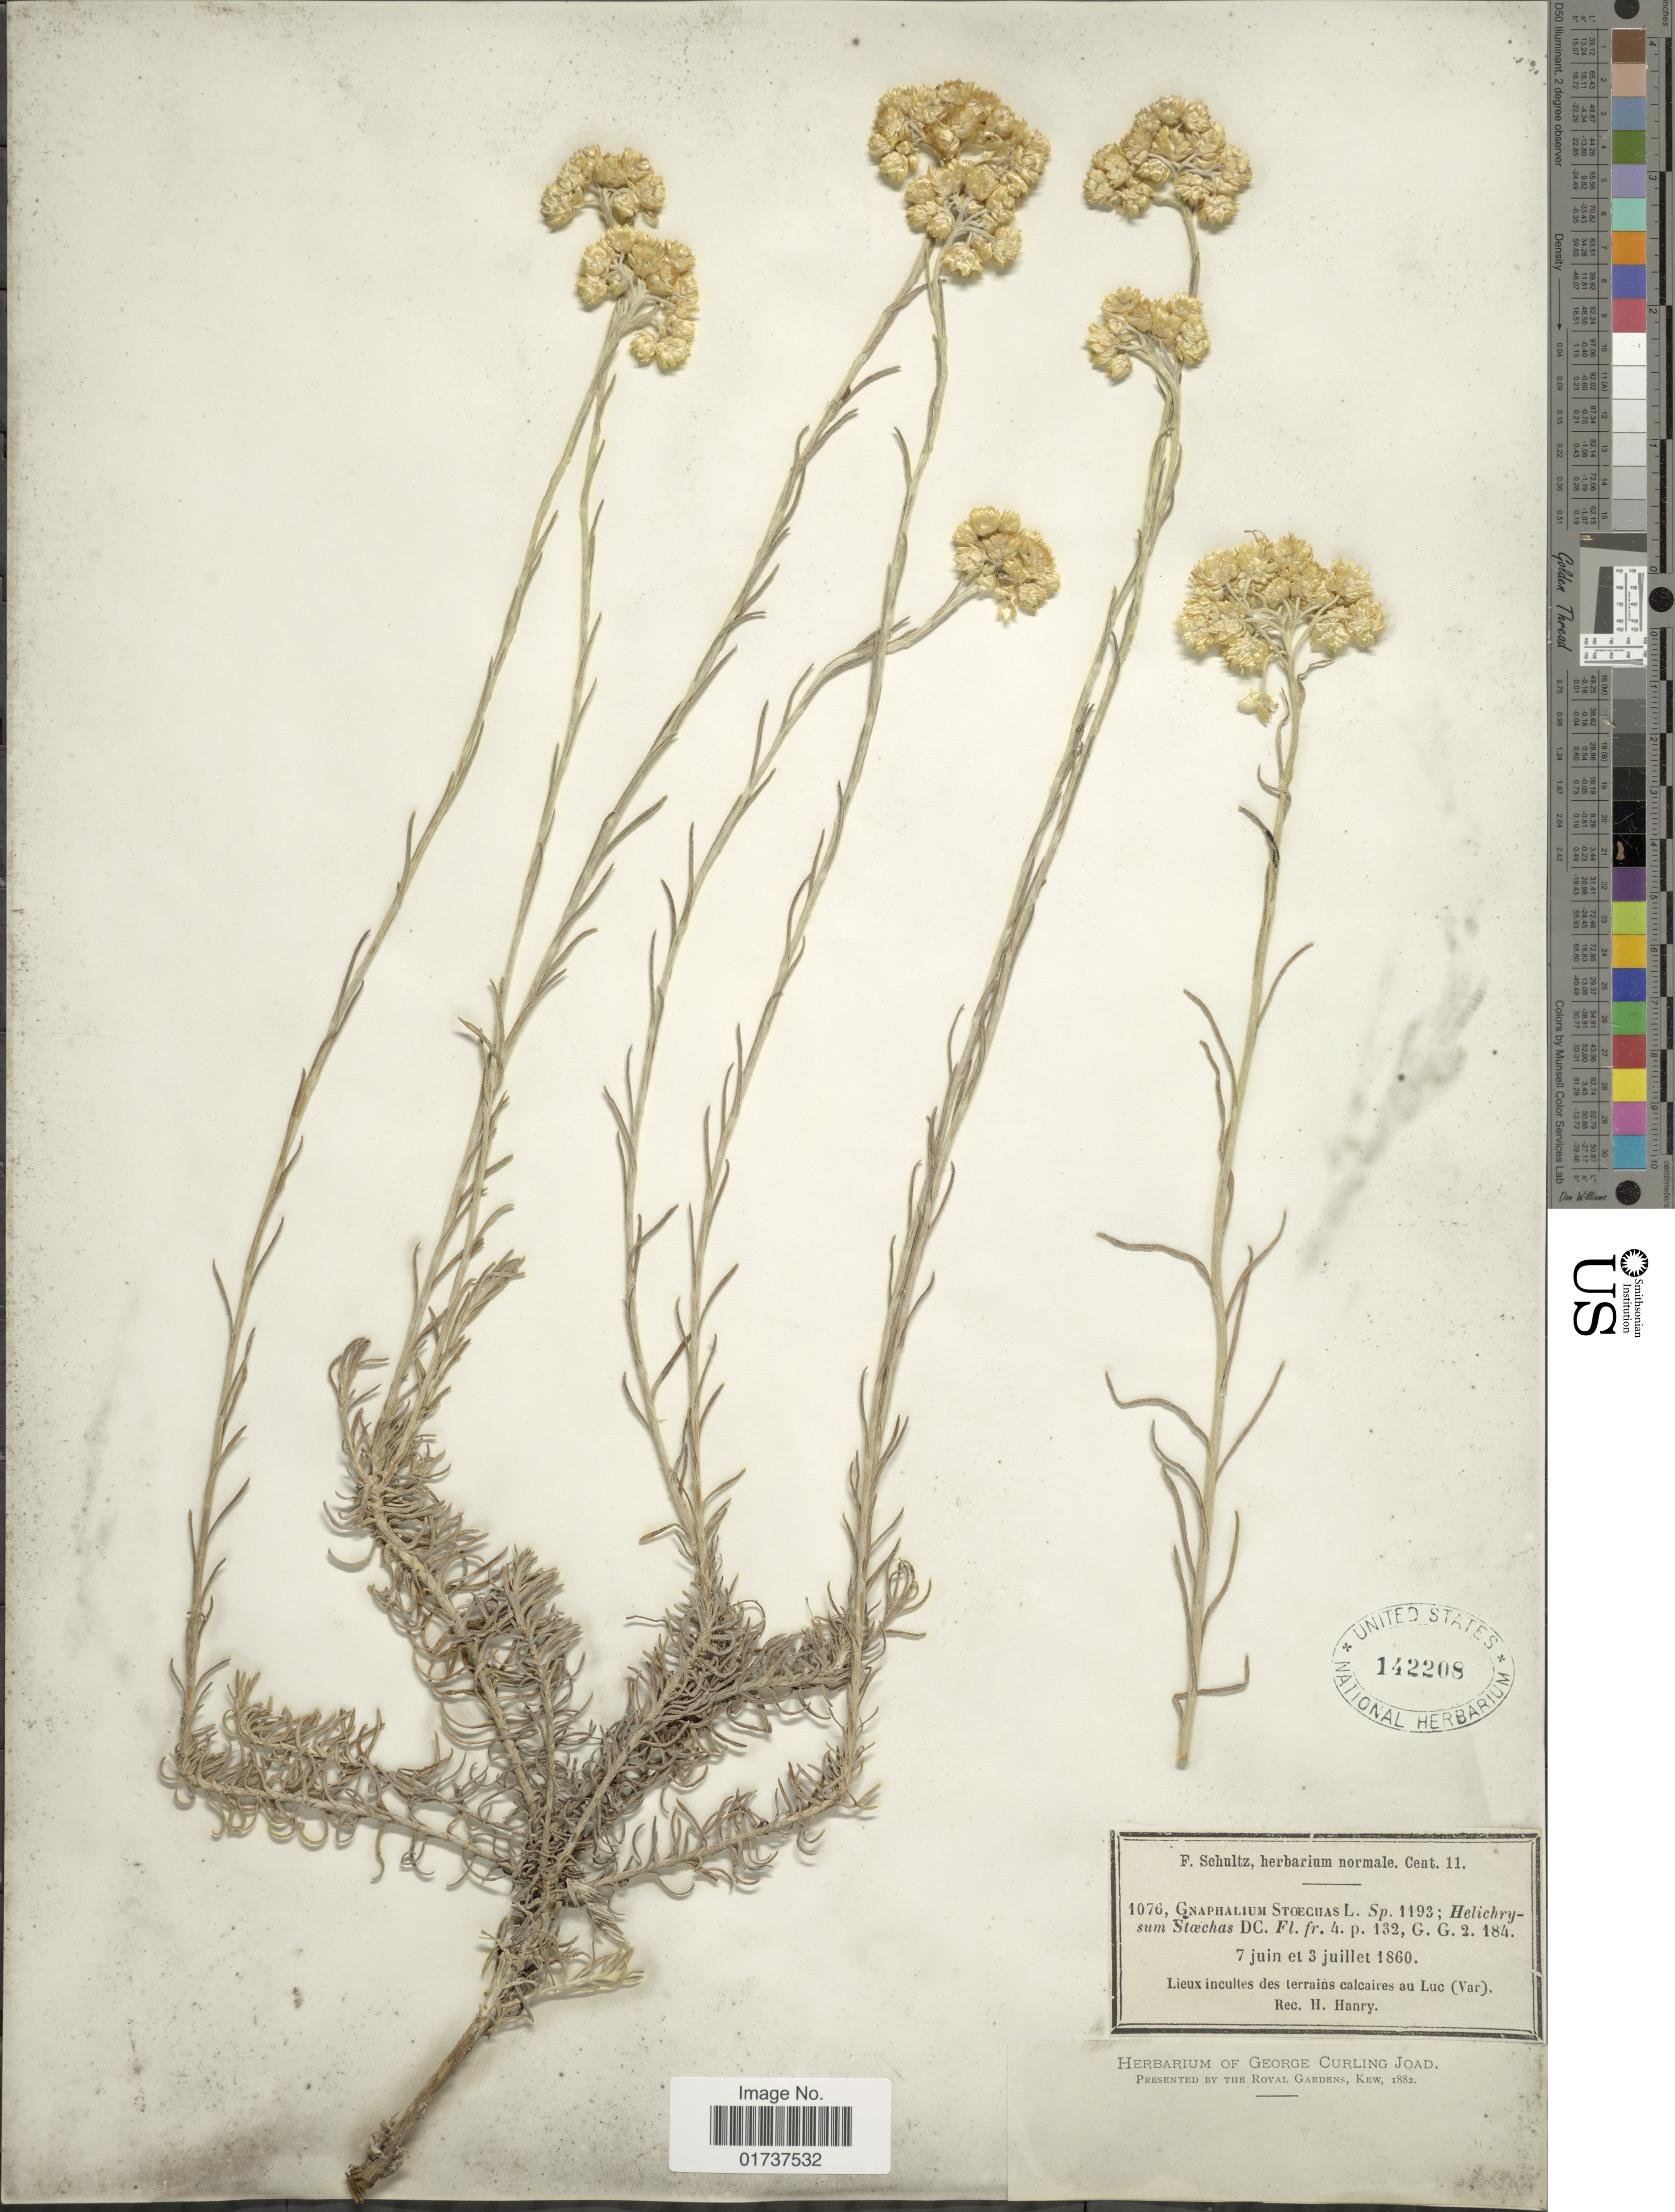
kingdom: Plantae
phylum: Tracheophyta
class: Magnoliopsida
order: Asterales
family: Asteraceae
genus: Gnaphalium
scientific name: Gnaphalium stoechas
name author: L.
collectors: H. Hanry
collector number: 1076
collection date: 1860-06-07/1860-07-03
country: France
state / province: Provence-Alpes-Côte d'Azur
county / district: Var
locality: Lieux incultes des terrains calcaires au Luc (Var)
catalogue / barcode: US 142208